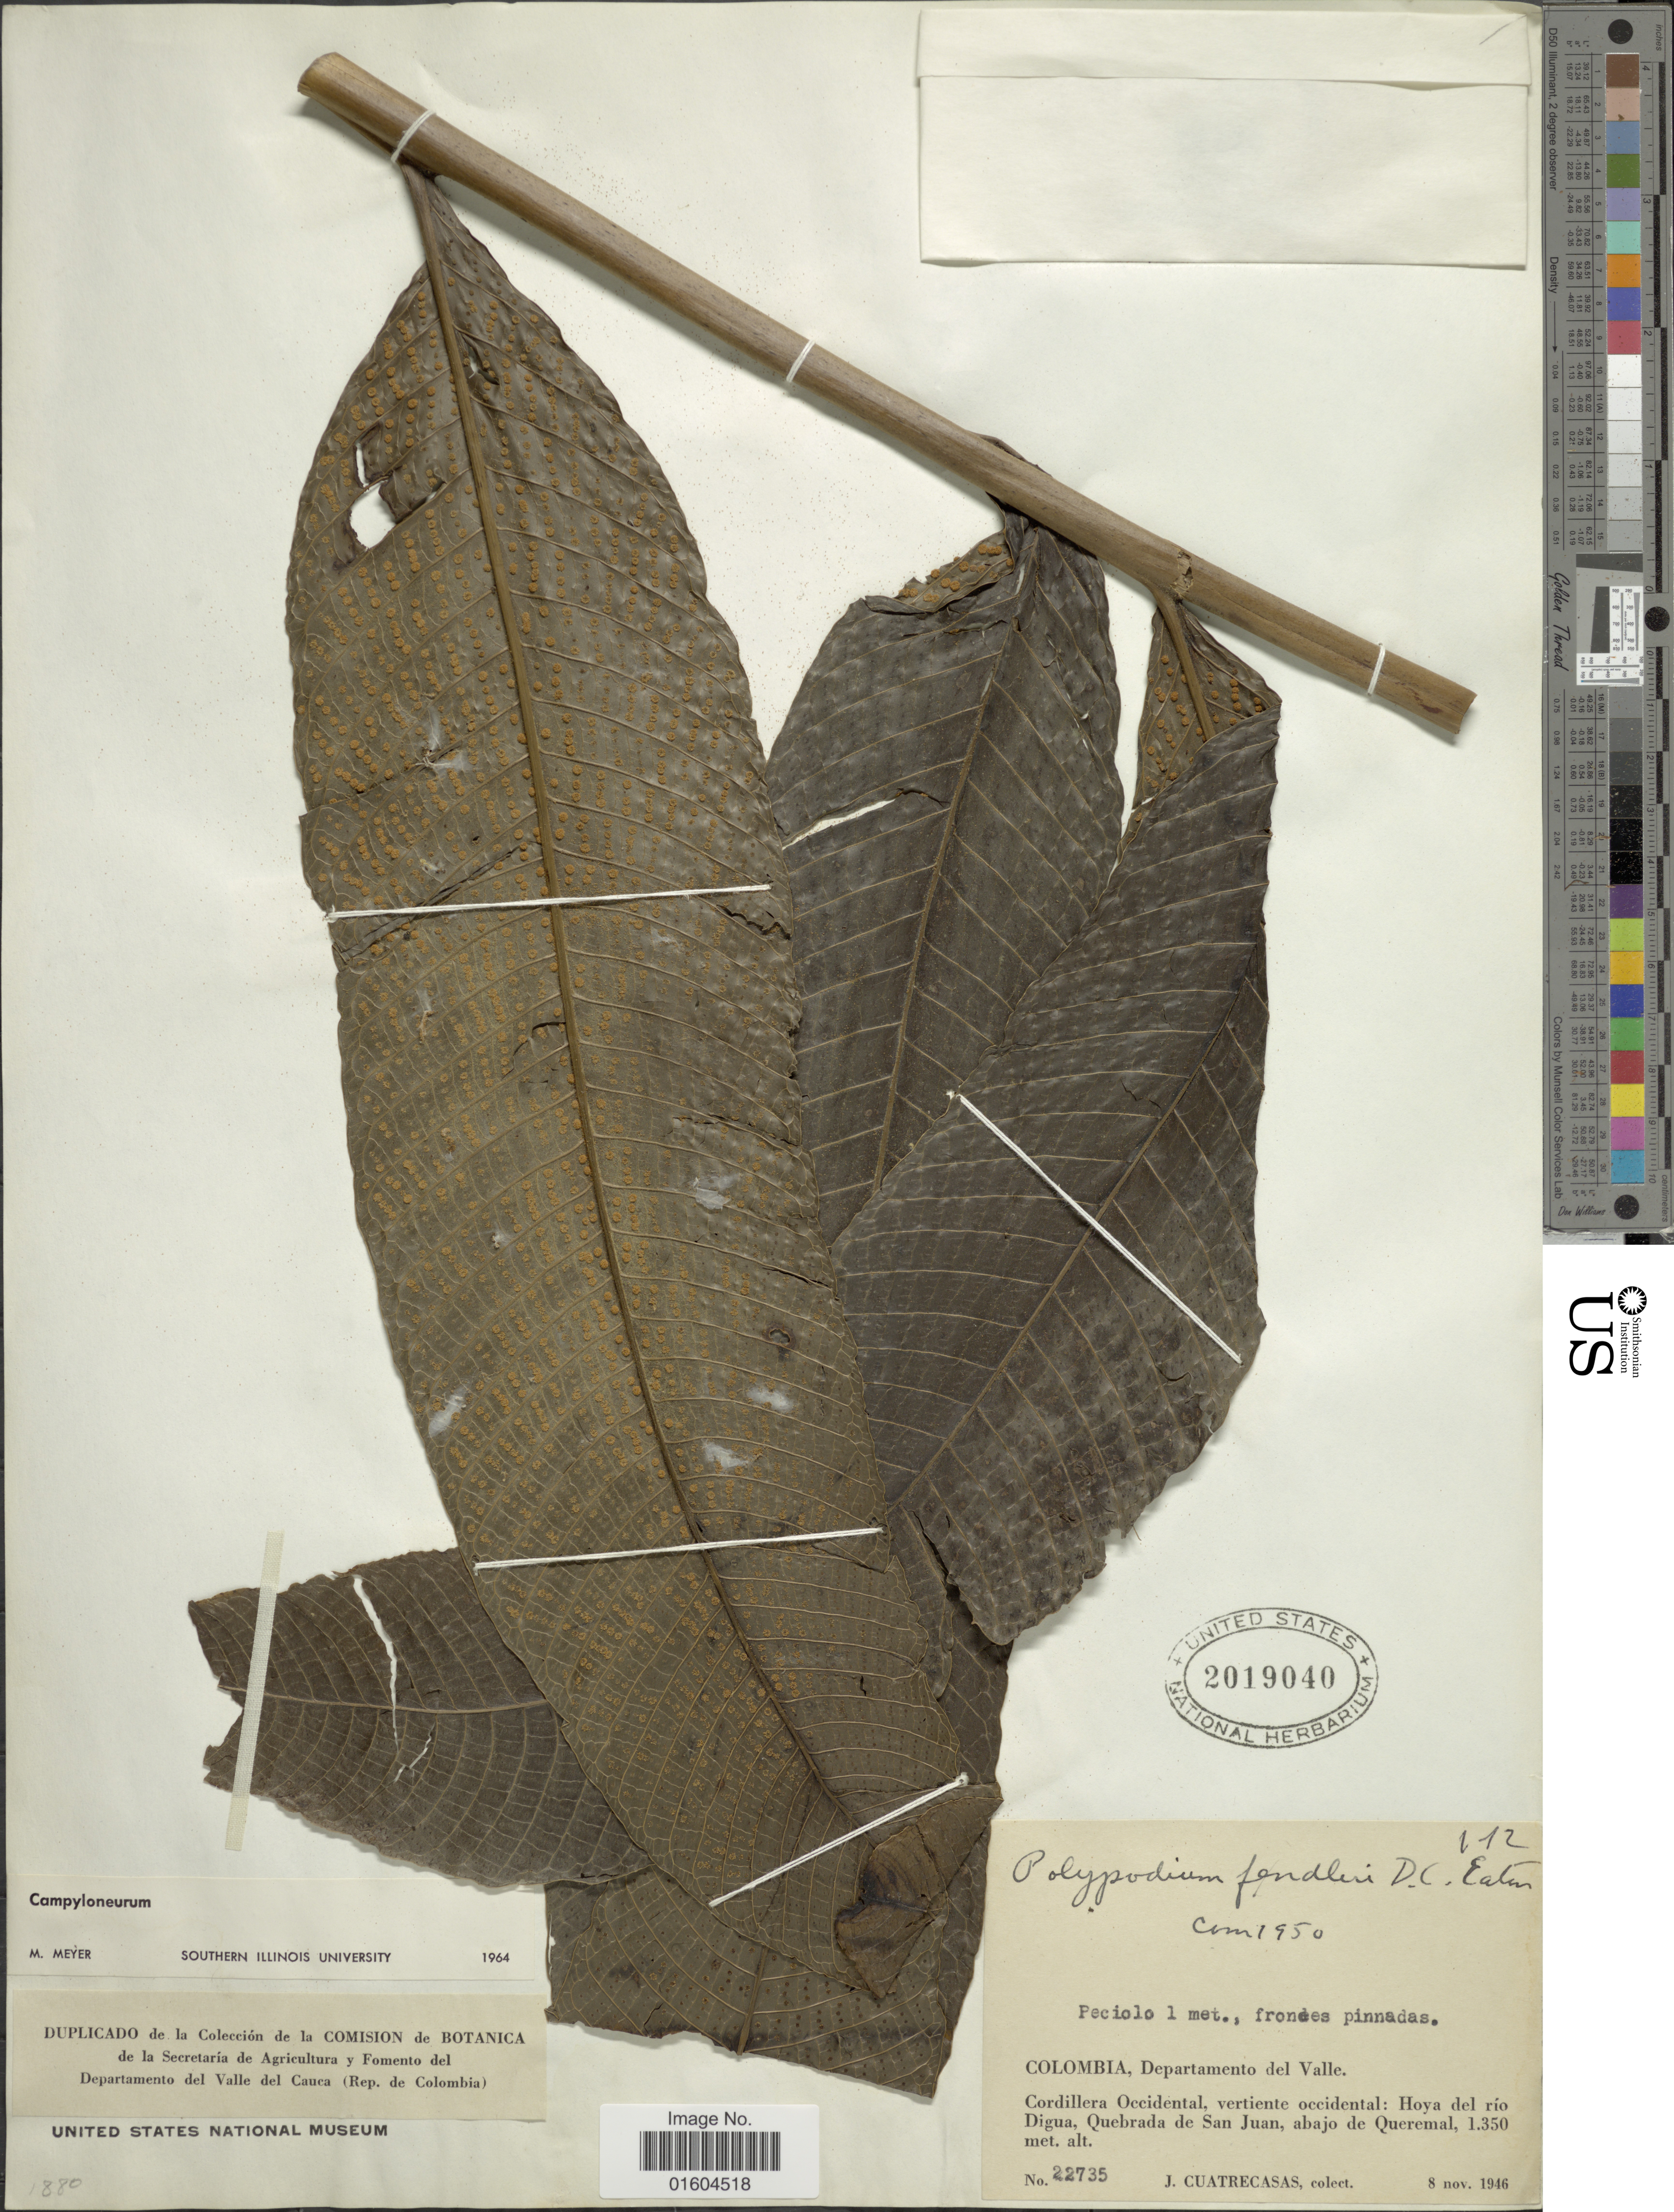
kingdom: Plantae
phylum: Tracheophyta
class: Polypodiopsida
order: Polypodiales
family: Polypodiaceae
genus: Campyloneurum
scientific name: Campyloneurum magnificum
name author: T. Moore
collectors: J. Cuatrecasas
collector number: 22735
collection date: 1946-11-08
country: Colombia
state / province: Valle del Cauca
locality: Colombia, Departamento del Valle. Cordillera Occidental, vertiente occidental: Hoya del rio Digua Quebrada de San Juan, abajo de Queremal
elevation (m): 1350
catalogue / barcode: US 201904